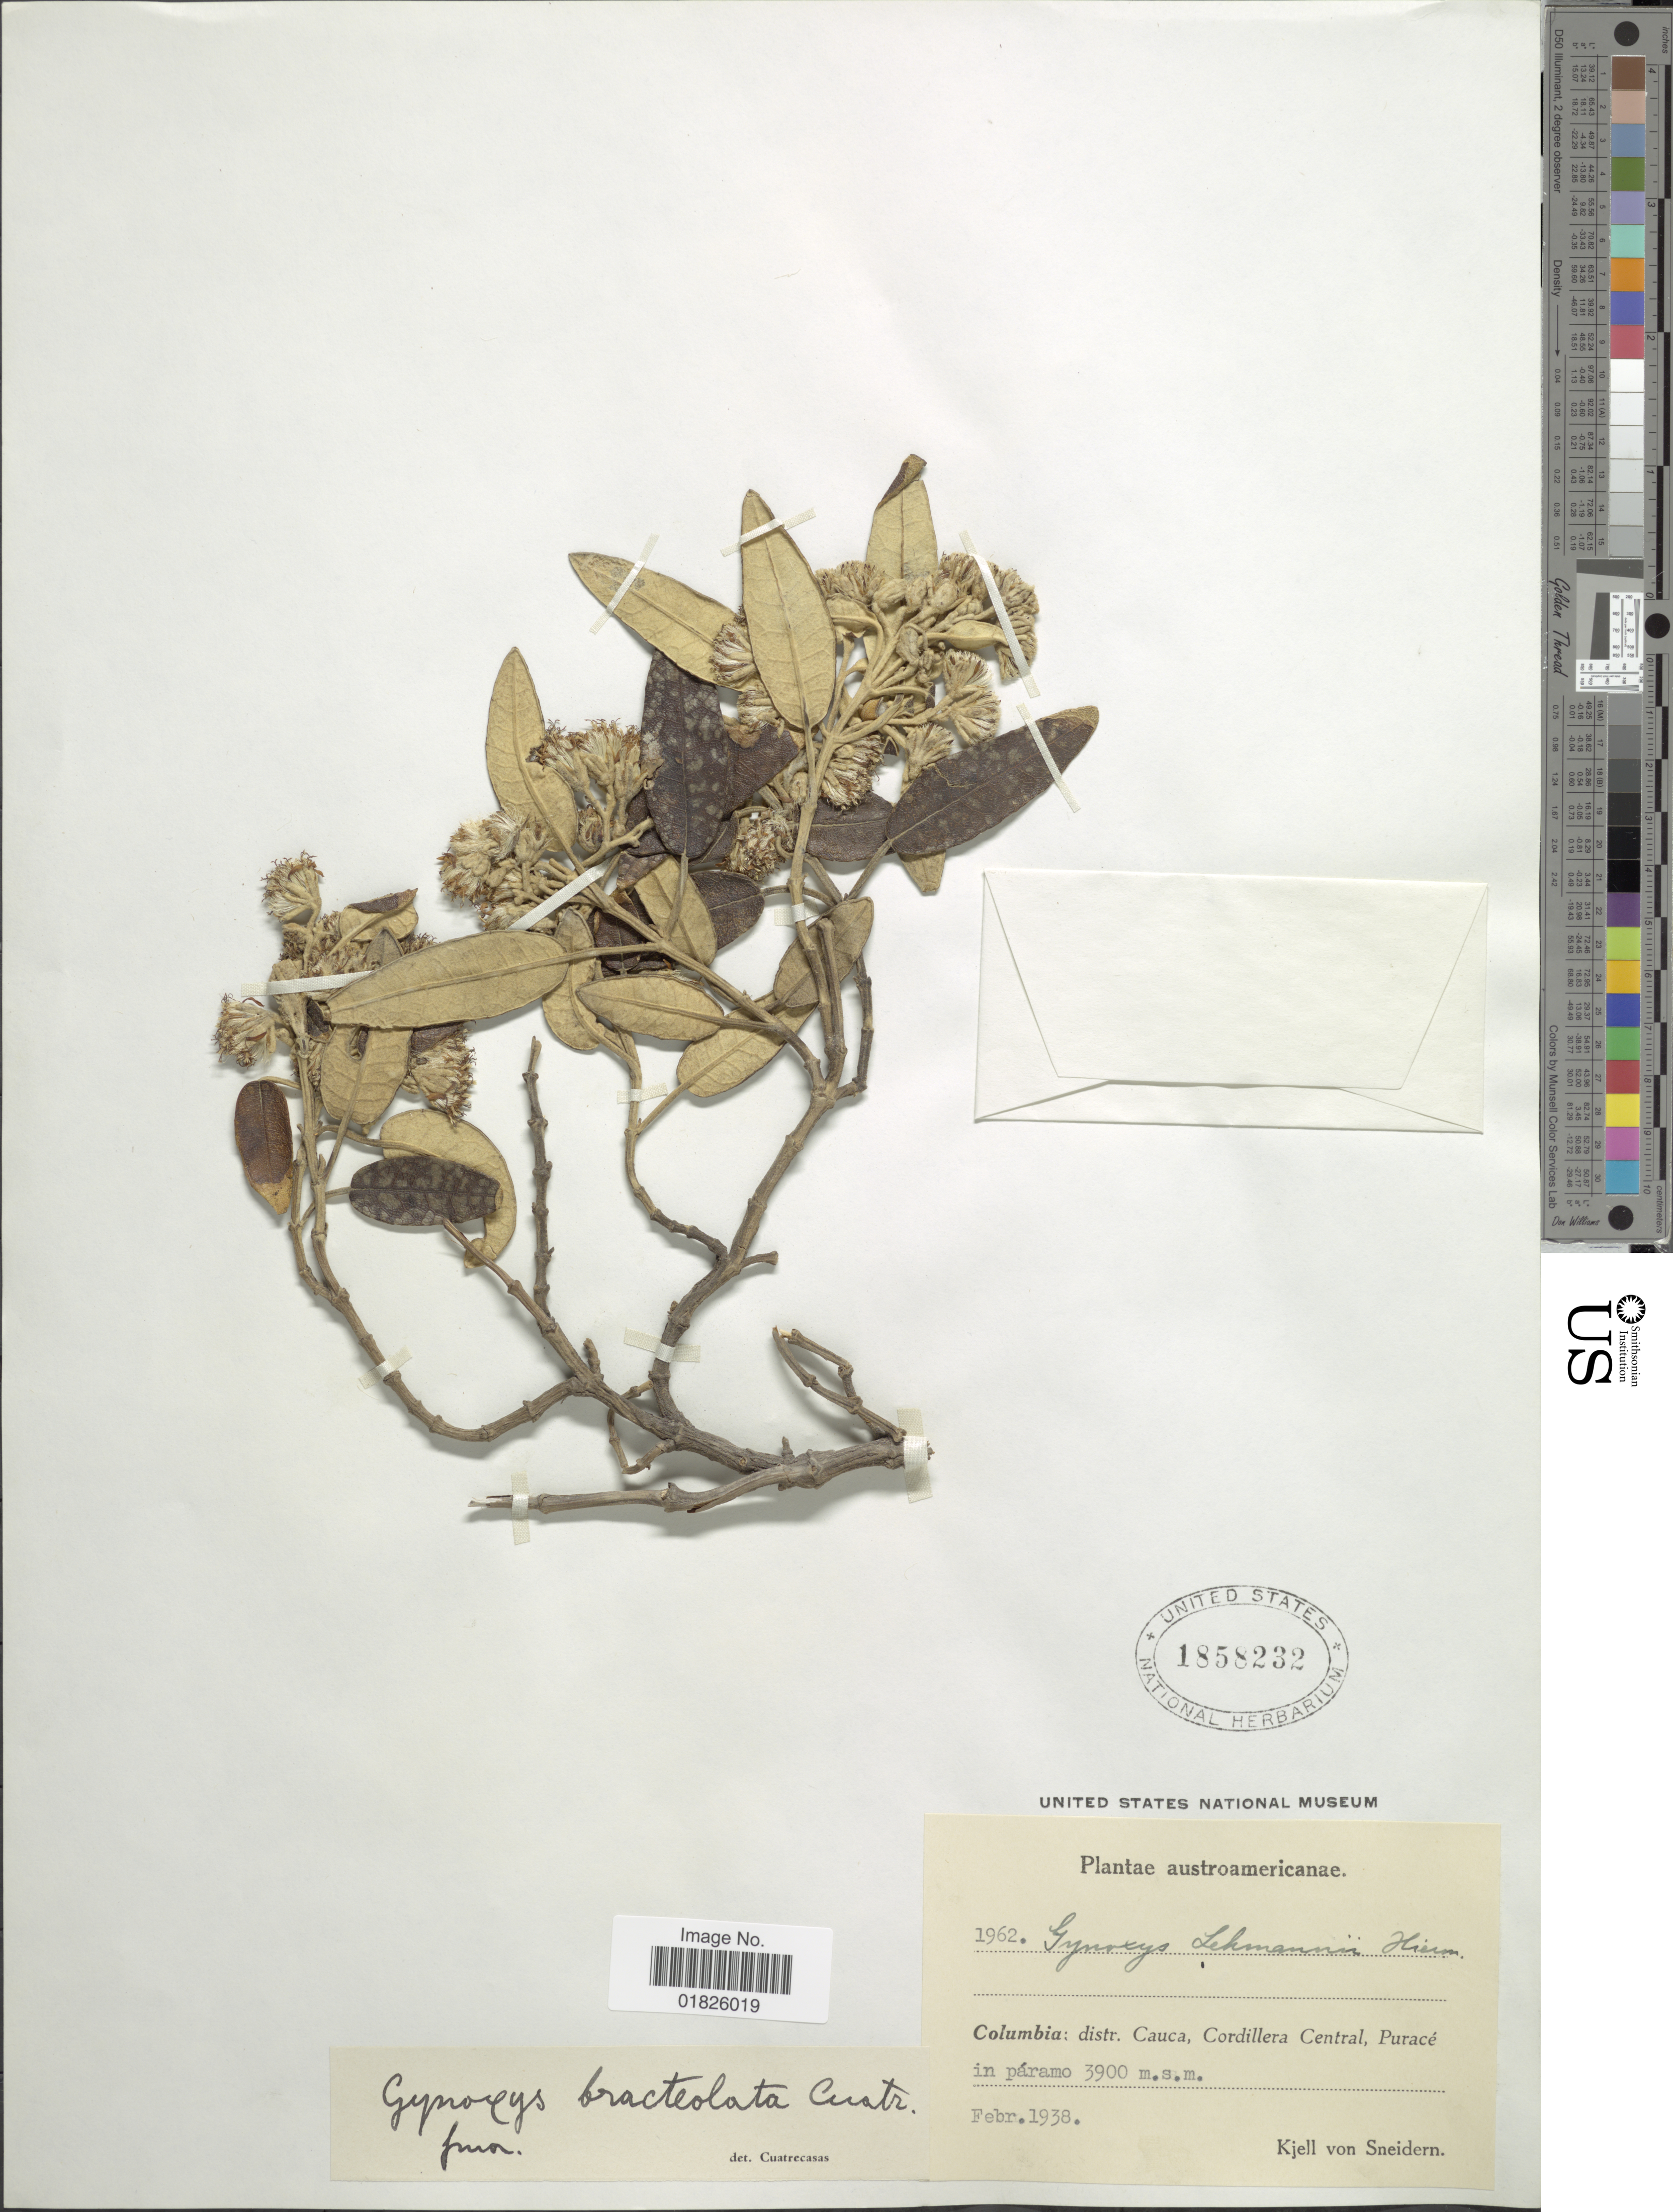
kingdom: Plantae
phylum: Tracheophyta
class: Magnoliopsida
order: Asterales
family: Asteraceae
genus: Gynoxys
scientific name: Gynoxys bracteolata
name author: Cuatrec.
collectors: K. von Sneidern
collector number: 1962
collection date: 1938-02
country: Colombia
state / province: Cauca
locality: Cordillera Central, Purace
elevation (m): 3900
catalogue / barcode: US 1858232